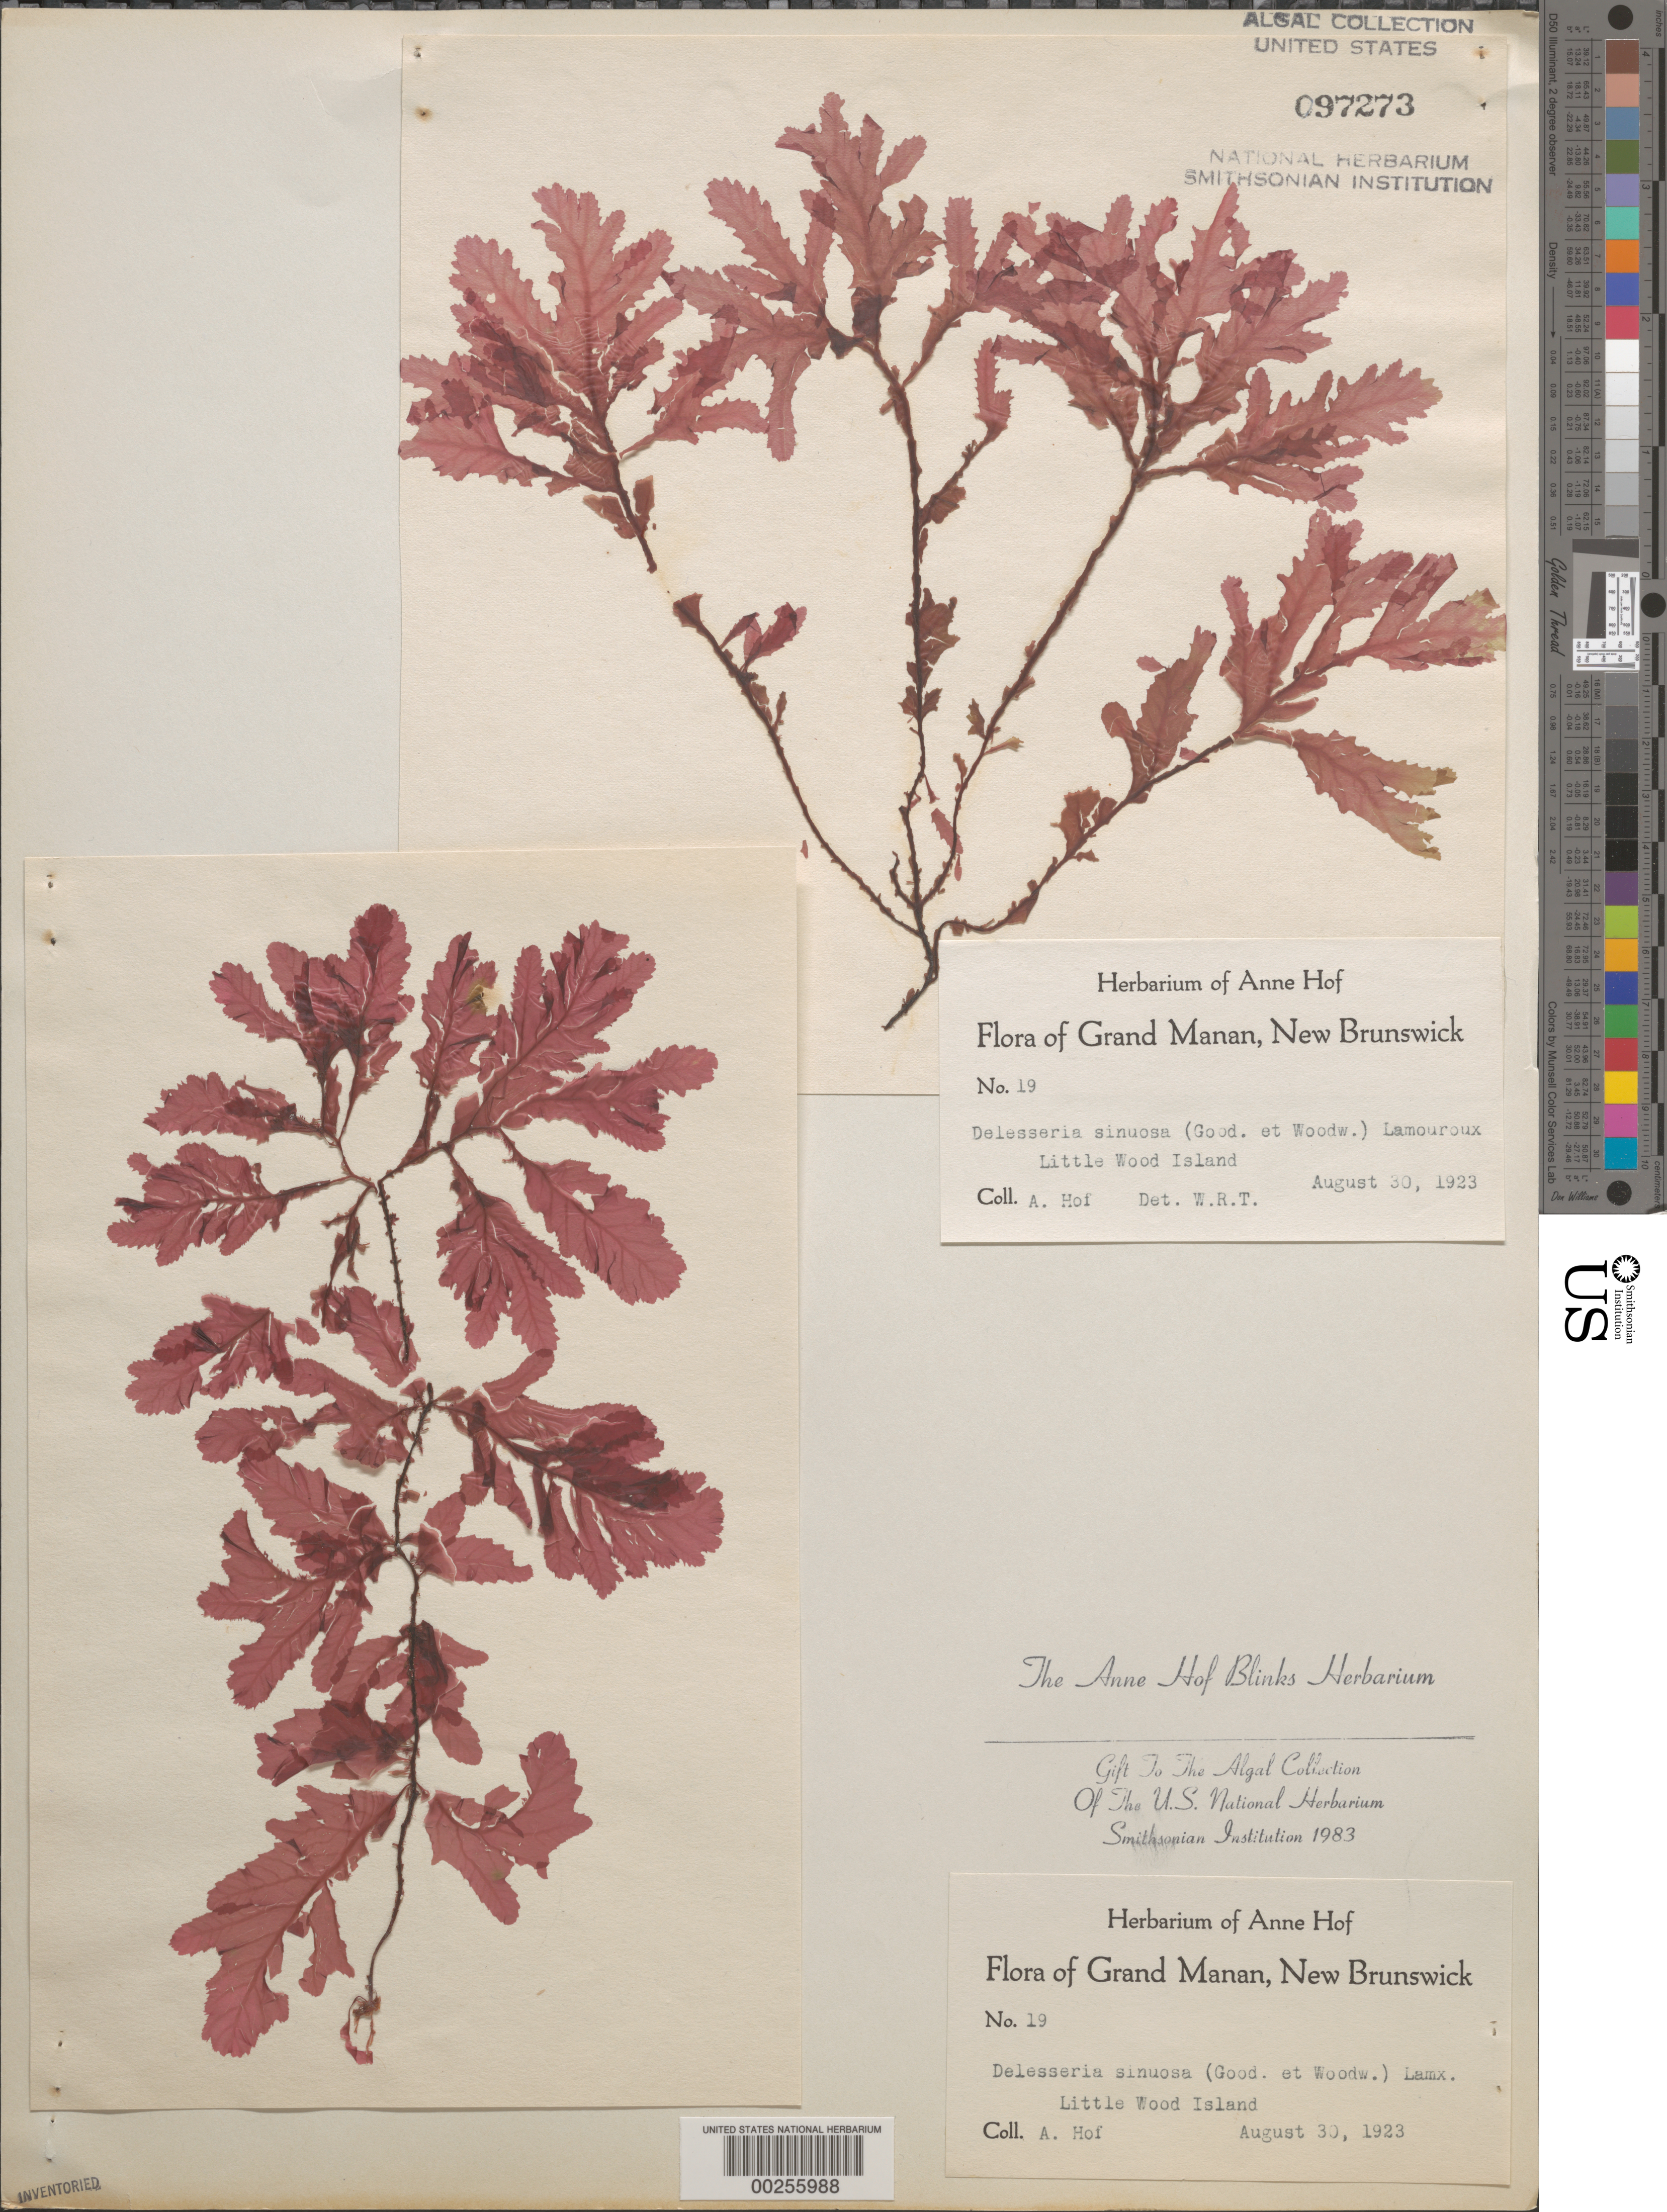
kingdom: Plantae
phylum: Rhodophyta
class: Florideophyceae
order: Ceramiales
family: Delesseriaceae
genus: Phycodrys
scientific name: Phycodrys rubens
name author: (L.) Batters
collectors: A. Blinks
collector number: AHB 19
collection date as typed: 30 Aug 1923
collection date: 1923-08-30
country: Canada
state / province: New Brunswick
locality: Grand manan, little wood island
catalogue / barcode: US 97273